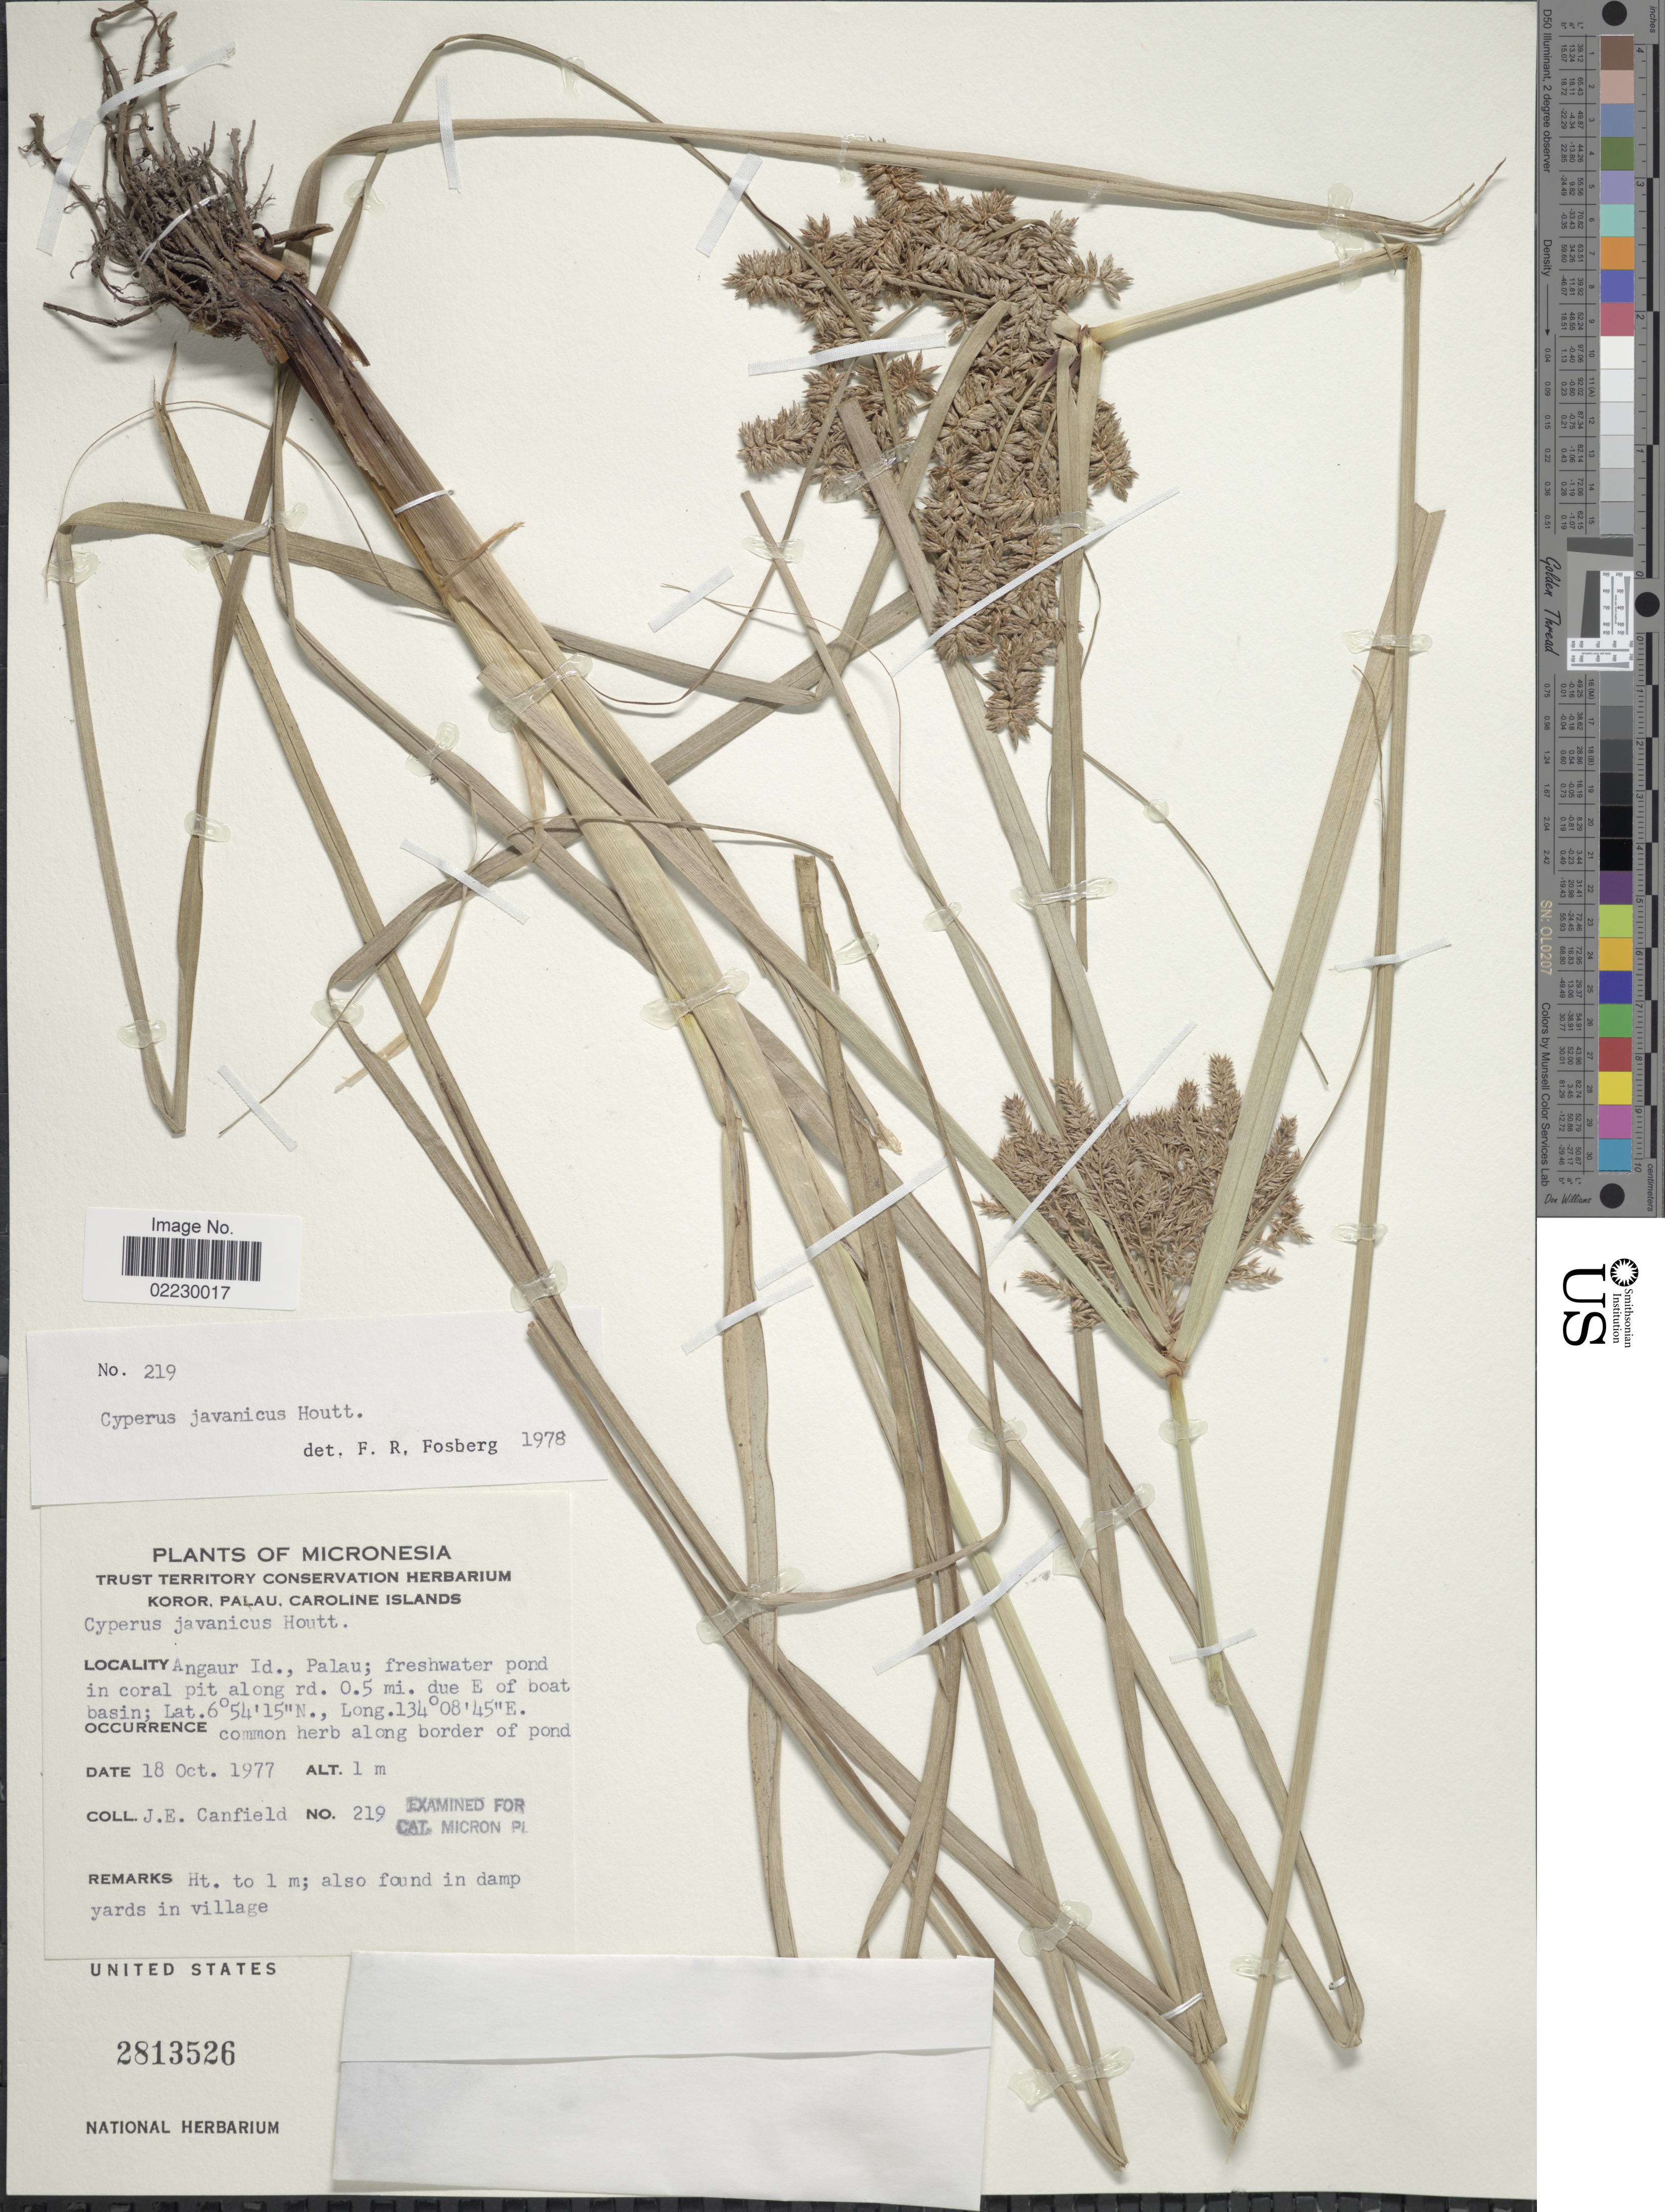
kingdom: Plantae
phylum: Tracheophyta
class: Liliopsida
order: Poales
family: Cyperaceae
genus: Cyperus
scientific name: Cyperus javanicus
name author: Houtt.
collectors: J. E. Canfield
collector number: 219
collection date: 1977-10-18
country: Palau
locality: Micronesia, Angaur id., Palau, freshwater pond in coral pit along rd. 0.5 mi. due E of boat basin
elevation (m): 1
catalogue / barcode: US 2813526